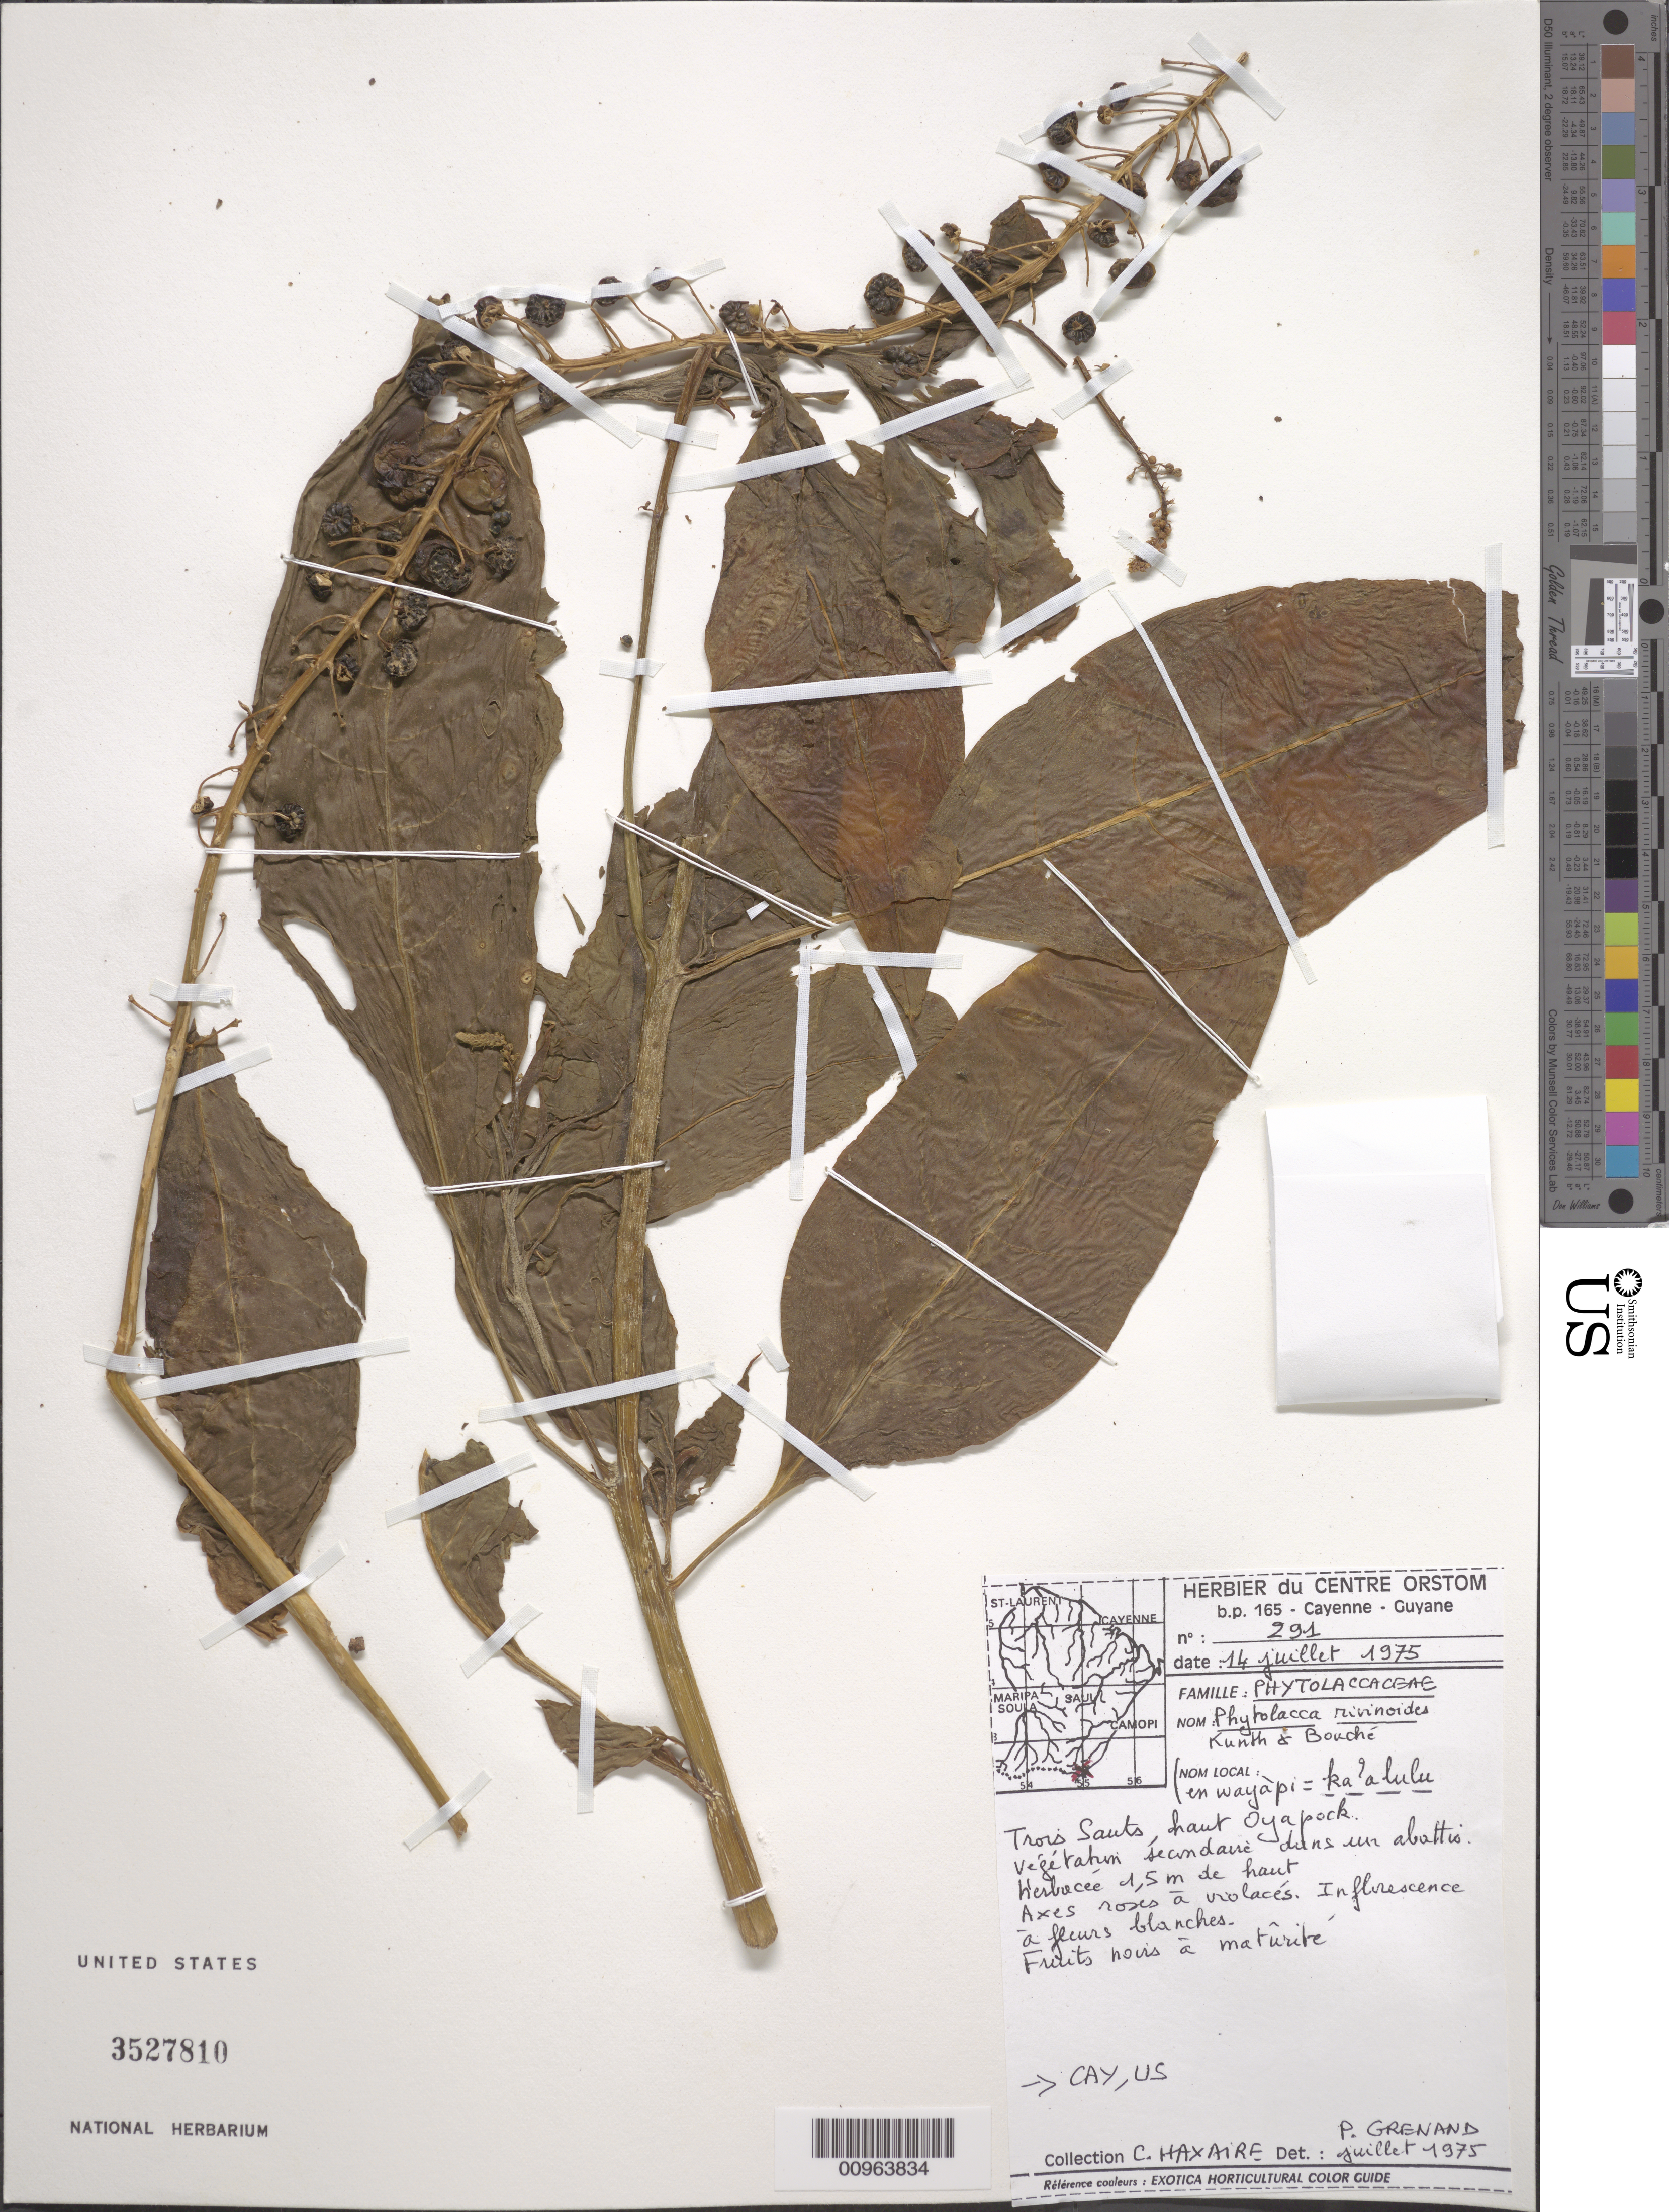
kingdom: Plantae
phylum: Tracheophyta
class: Magnoliopsida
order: Caryophyllales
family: Phytolaccaceae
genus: Phytolacca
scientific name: Phytolacca rivinoides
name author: Kunth & C.D. Bouché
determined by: Grenand, P.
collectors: C. Haxaire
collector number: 291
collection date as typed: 14-Jul-75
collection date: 1975-07-14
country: French Guiana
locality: Trois Sauts, haut Oyapock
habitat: Vegetation secondaire dans un abattis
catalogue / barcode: US 3527810